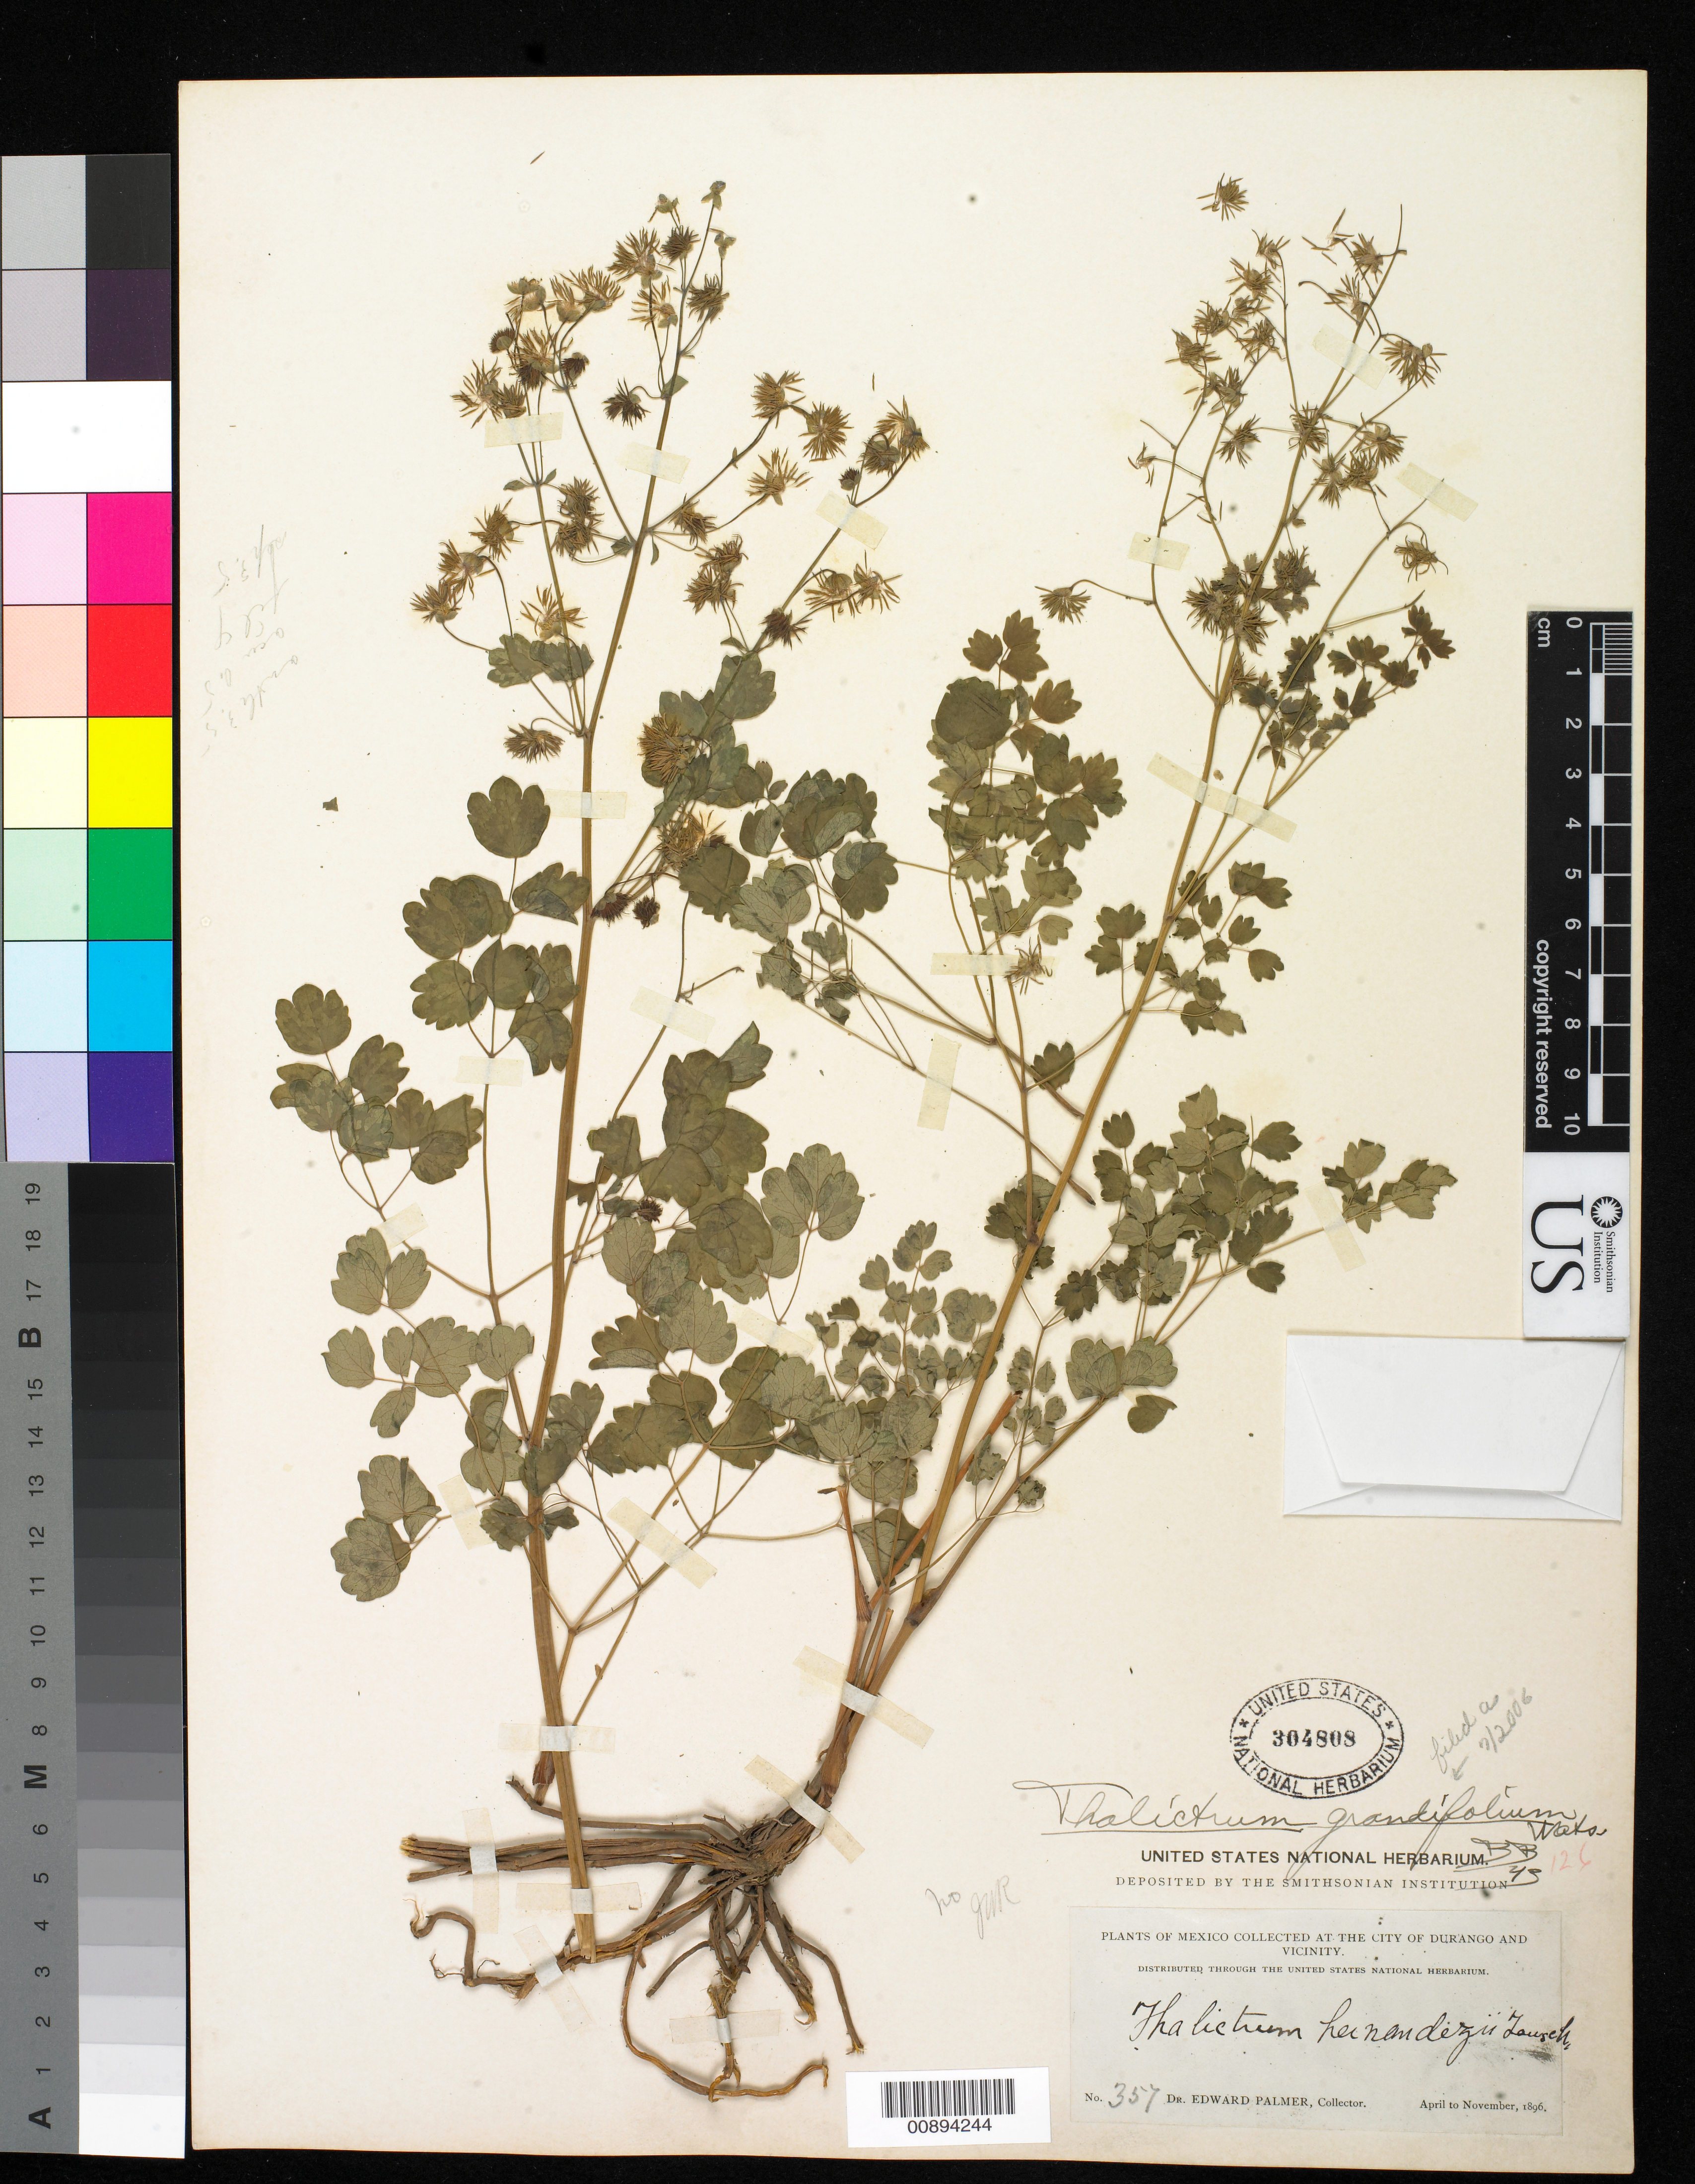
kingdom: Plantae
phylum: Tracheophyta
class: Magnoliopsida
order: Ranunculales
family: Ranunculaceae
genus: Thalictrum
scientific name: Thalictrum grandifolium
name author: S. Watson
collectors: E. Palmer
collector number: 357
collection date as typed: Apr 1896 to -- Nov 1896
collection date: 1896-04/1896-11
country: Mexico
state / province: Durango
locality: City of Durango and vicinity.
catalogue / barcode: US 304808